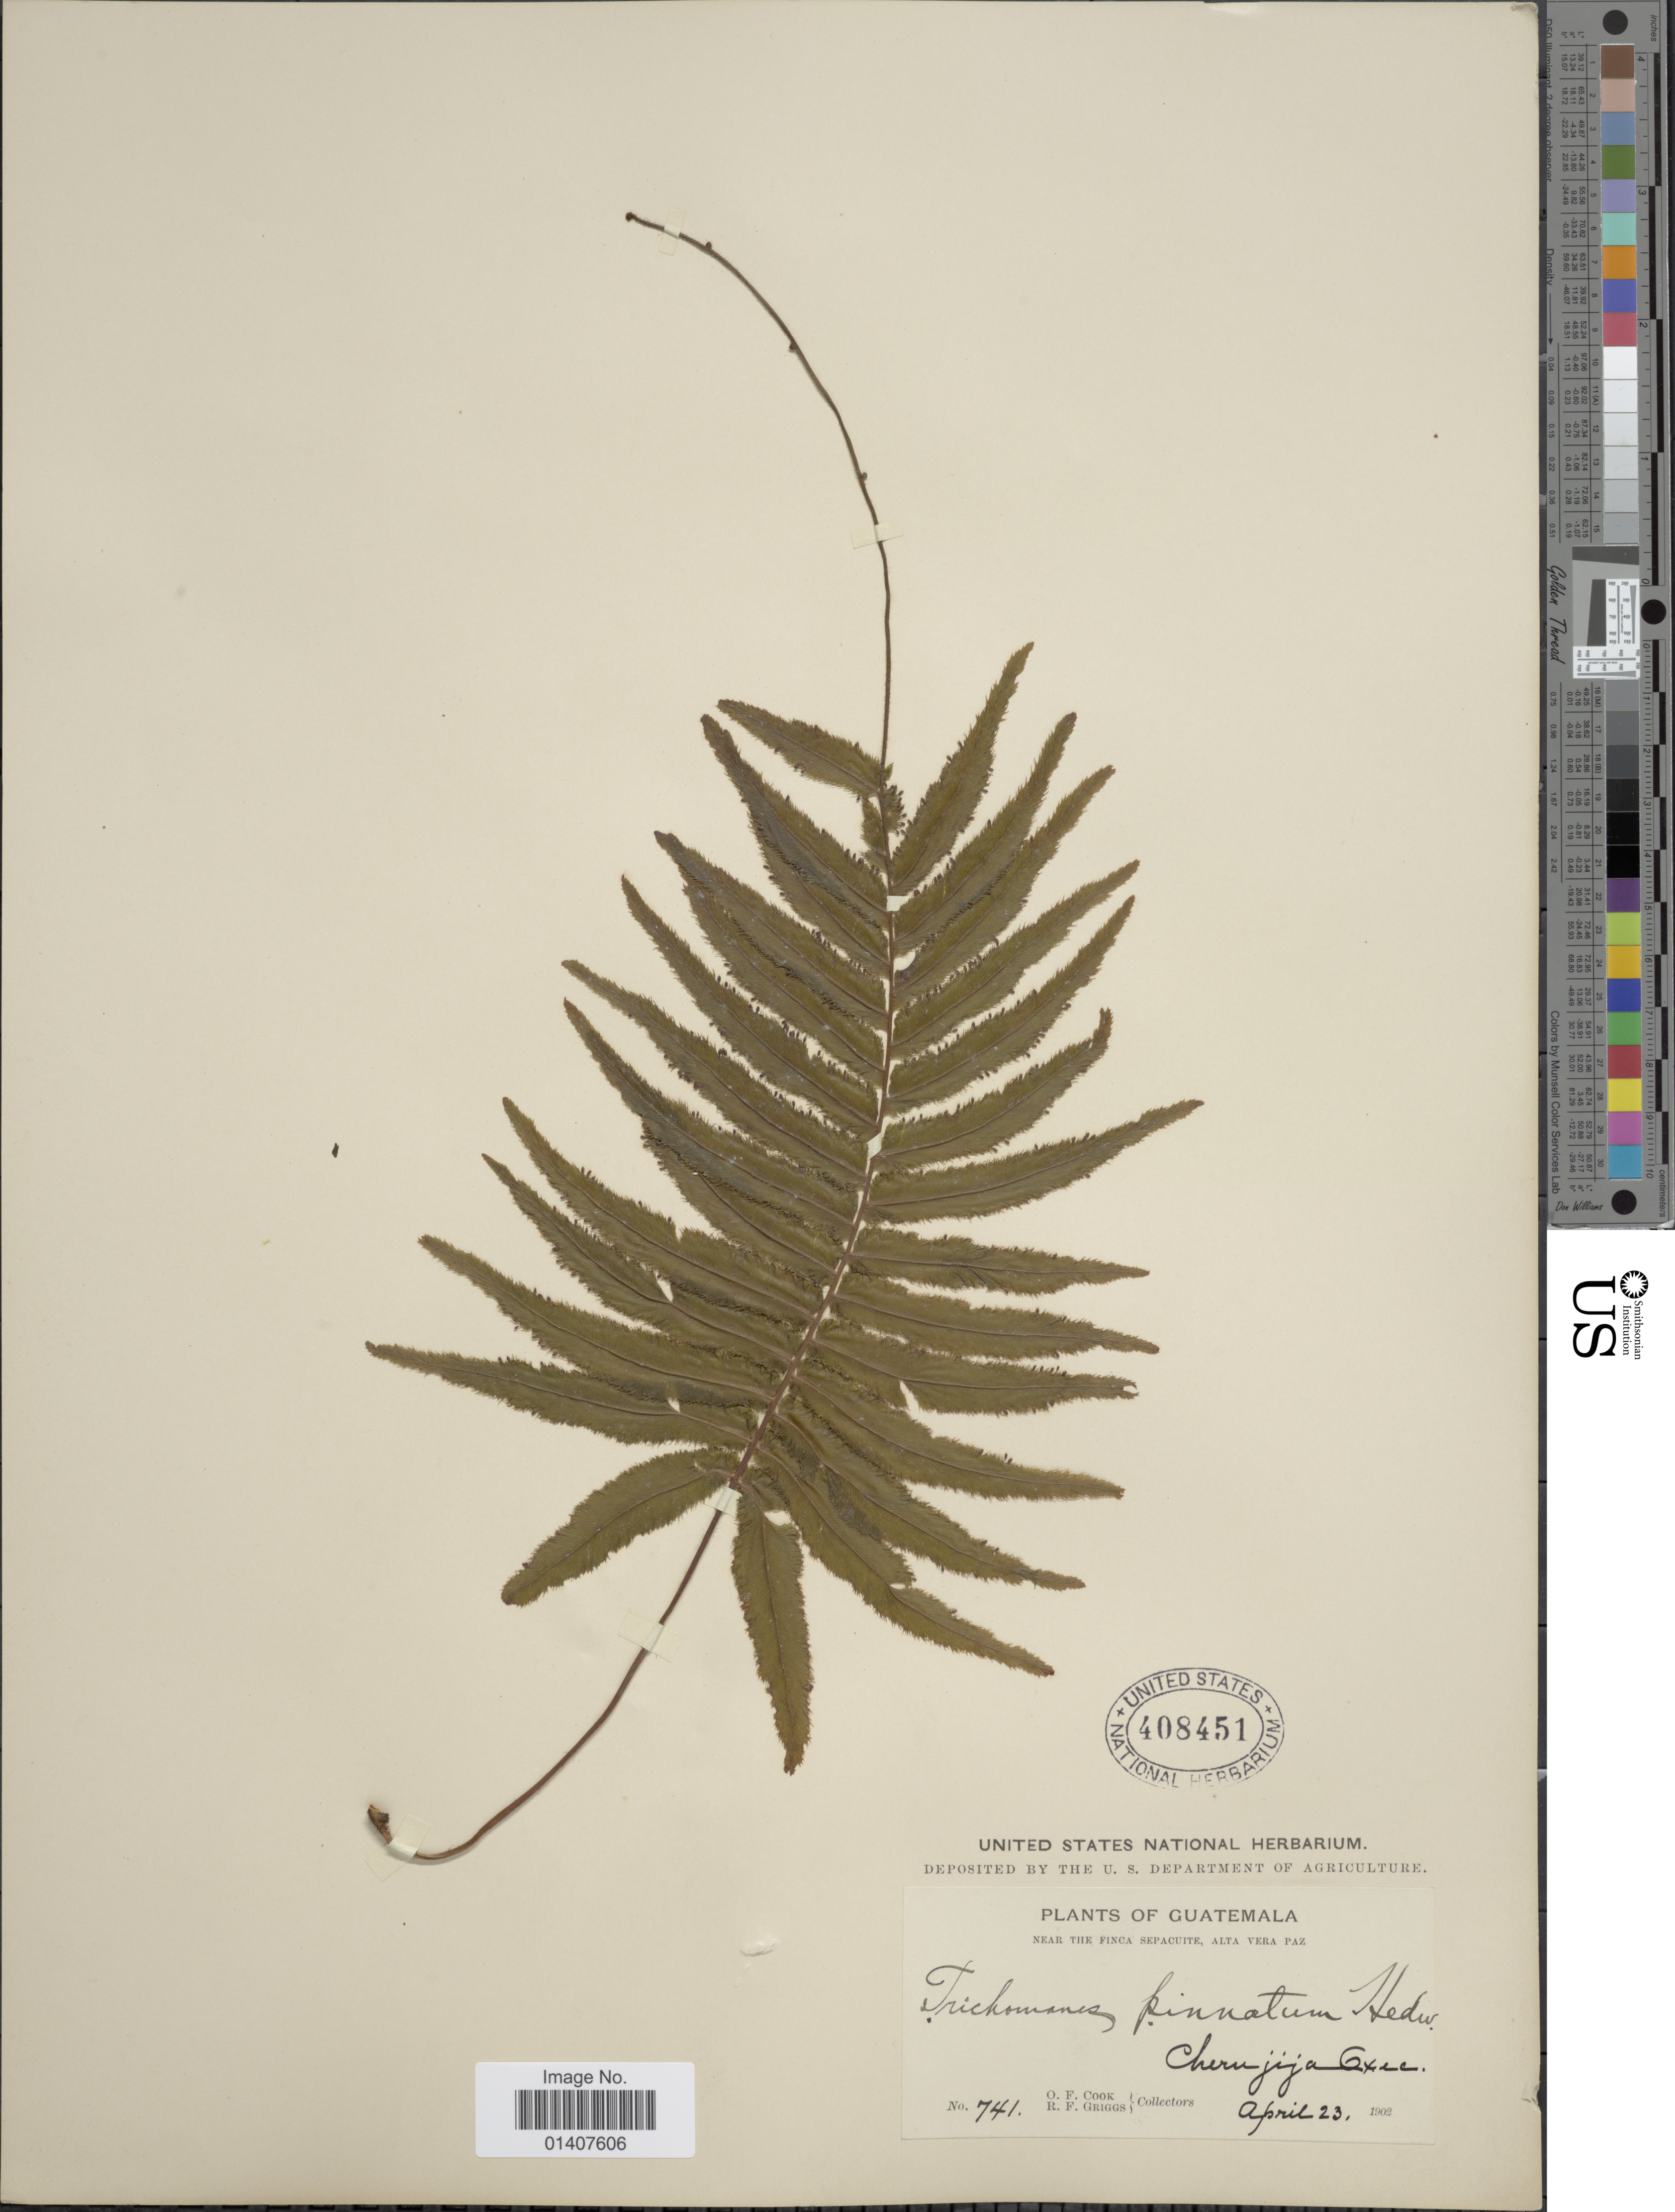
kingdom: Plantae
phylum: Tracheophyta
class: Polypodiopsida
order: Hymenophyllales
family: Hymenophyllaceae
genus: Trichomanes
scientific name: Trichomanes pinnatum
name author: Hedw.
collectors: O. F. Cook & R. F. Griggs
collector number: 741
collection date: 1902-04-23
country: Guatemala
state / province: Alta Verapaz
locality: Near the Finca Sepacuite, Alta Verapaz, Cherujija Oxec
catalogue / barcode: US 408451